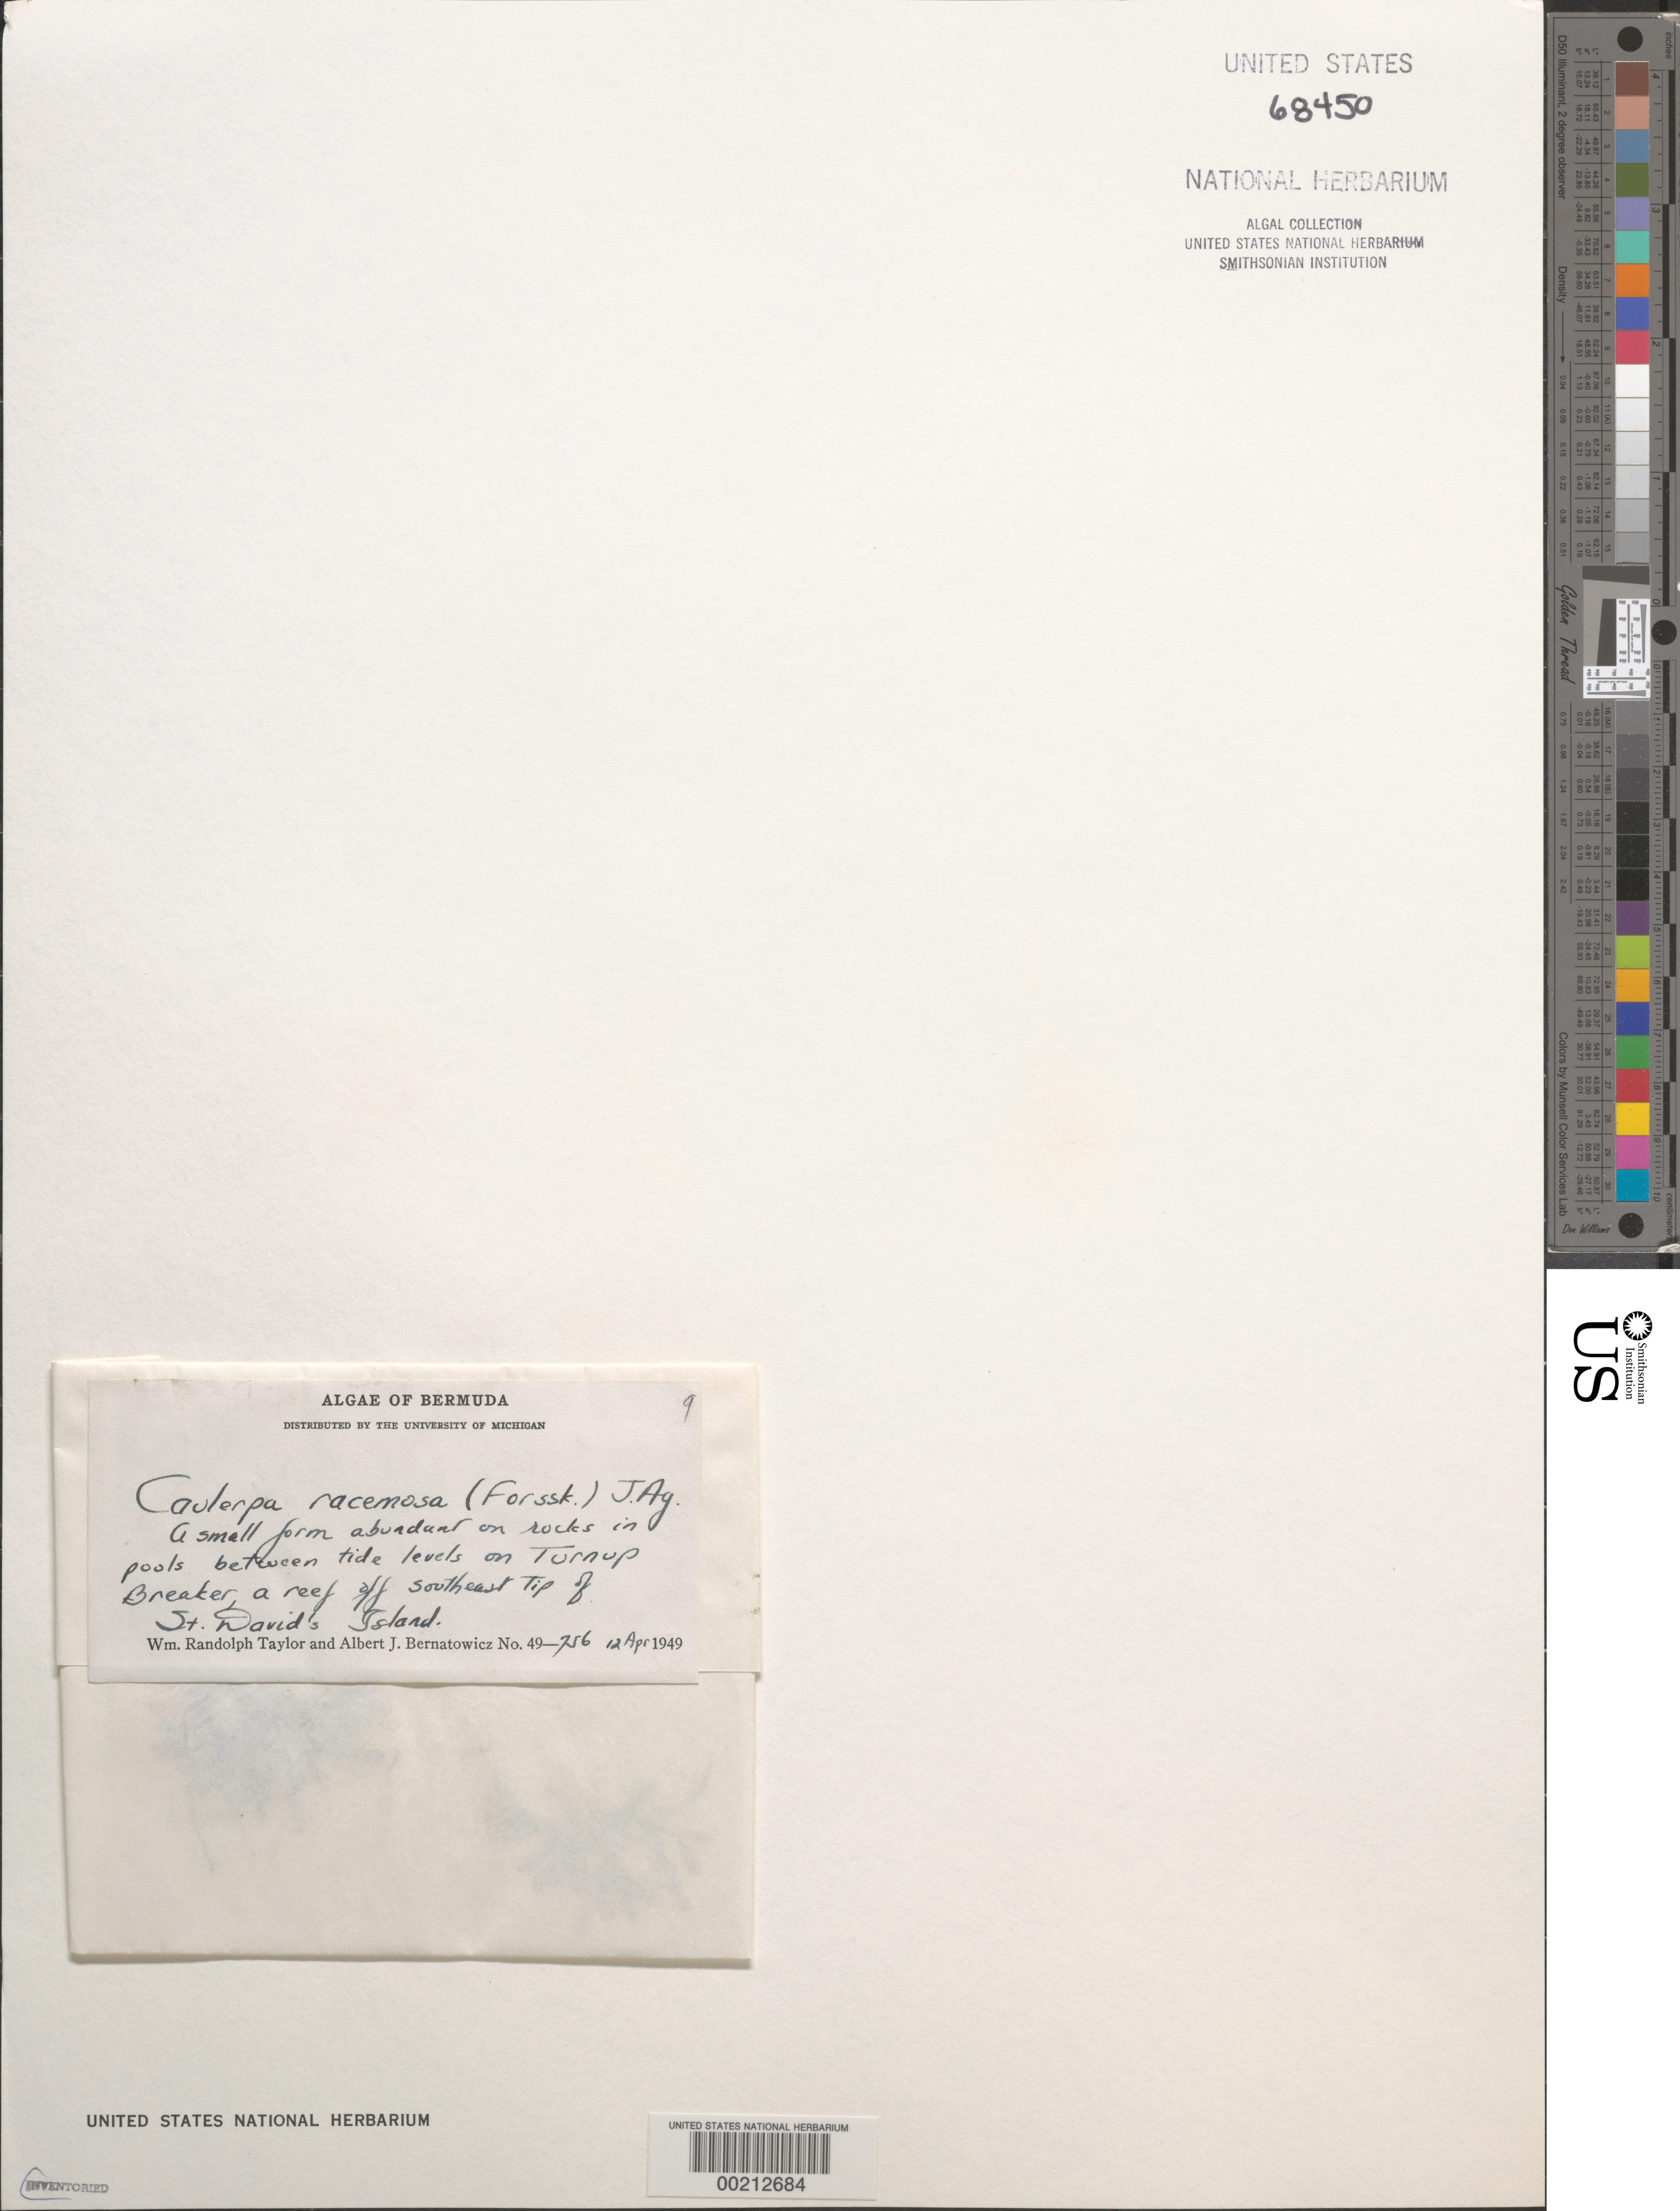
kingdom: Plantae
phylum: Chlorophyta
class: Ulvophyceae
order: Bryopsidales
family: Caulerpaceae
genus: Caulerpa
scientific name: Caulerpa racemosa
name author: (Forssk.) J. Agardh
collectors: W. R. Taylor & A. Bernatowicz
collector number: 49-756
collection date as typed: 12 Apr 1949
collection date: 1949-04-12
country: Bermuda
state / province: Saint George's (parish)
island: St. David's Island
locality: Turnup Breaker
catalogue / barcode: US 68450